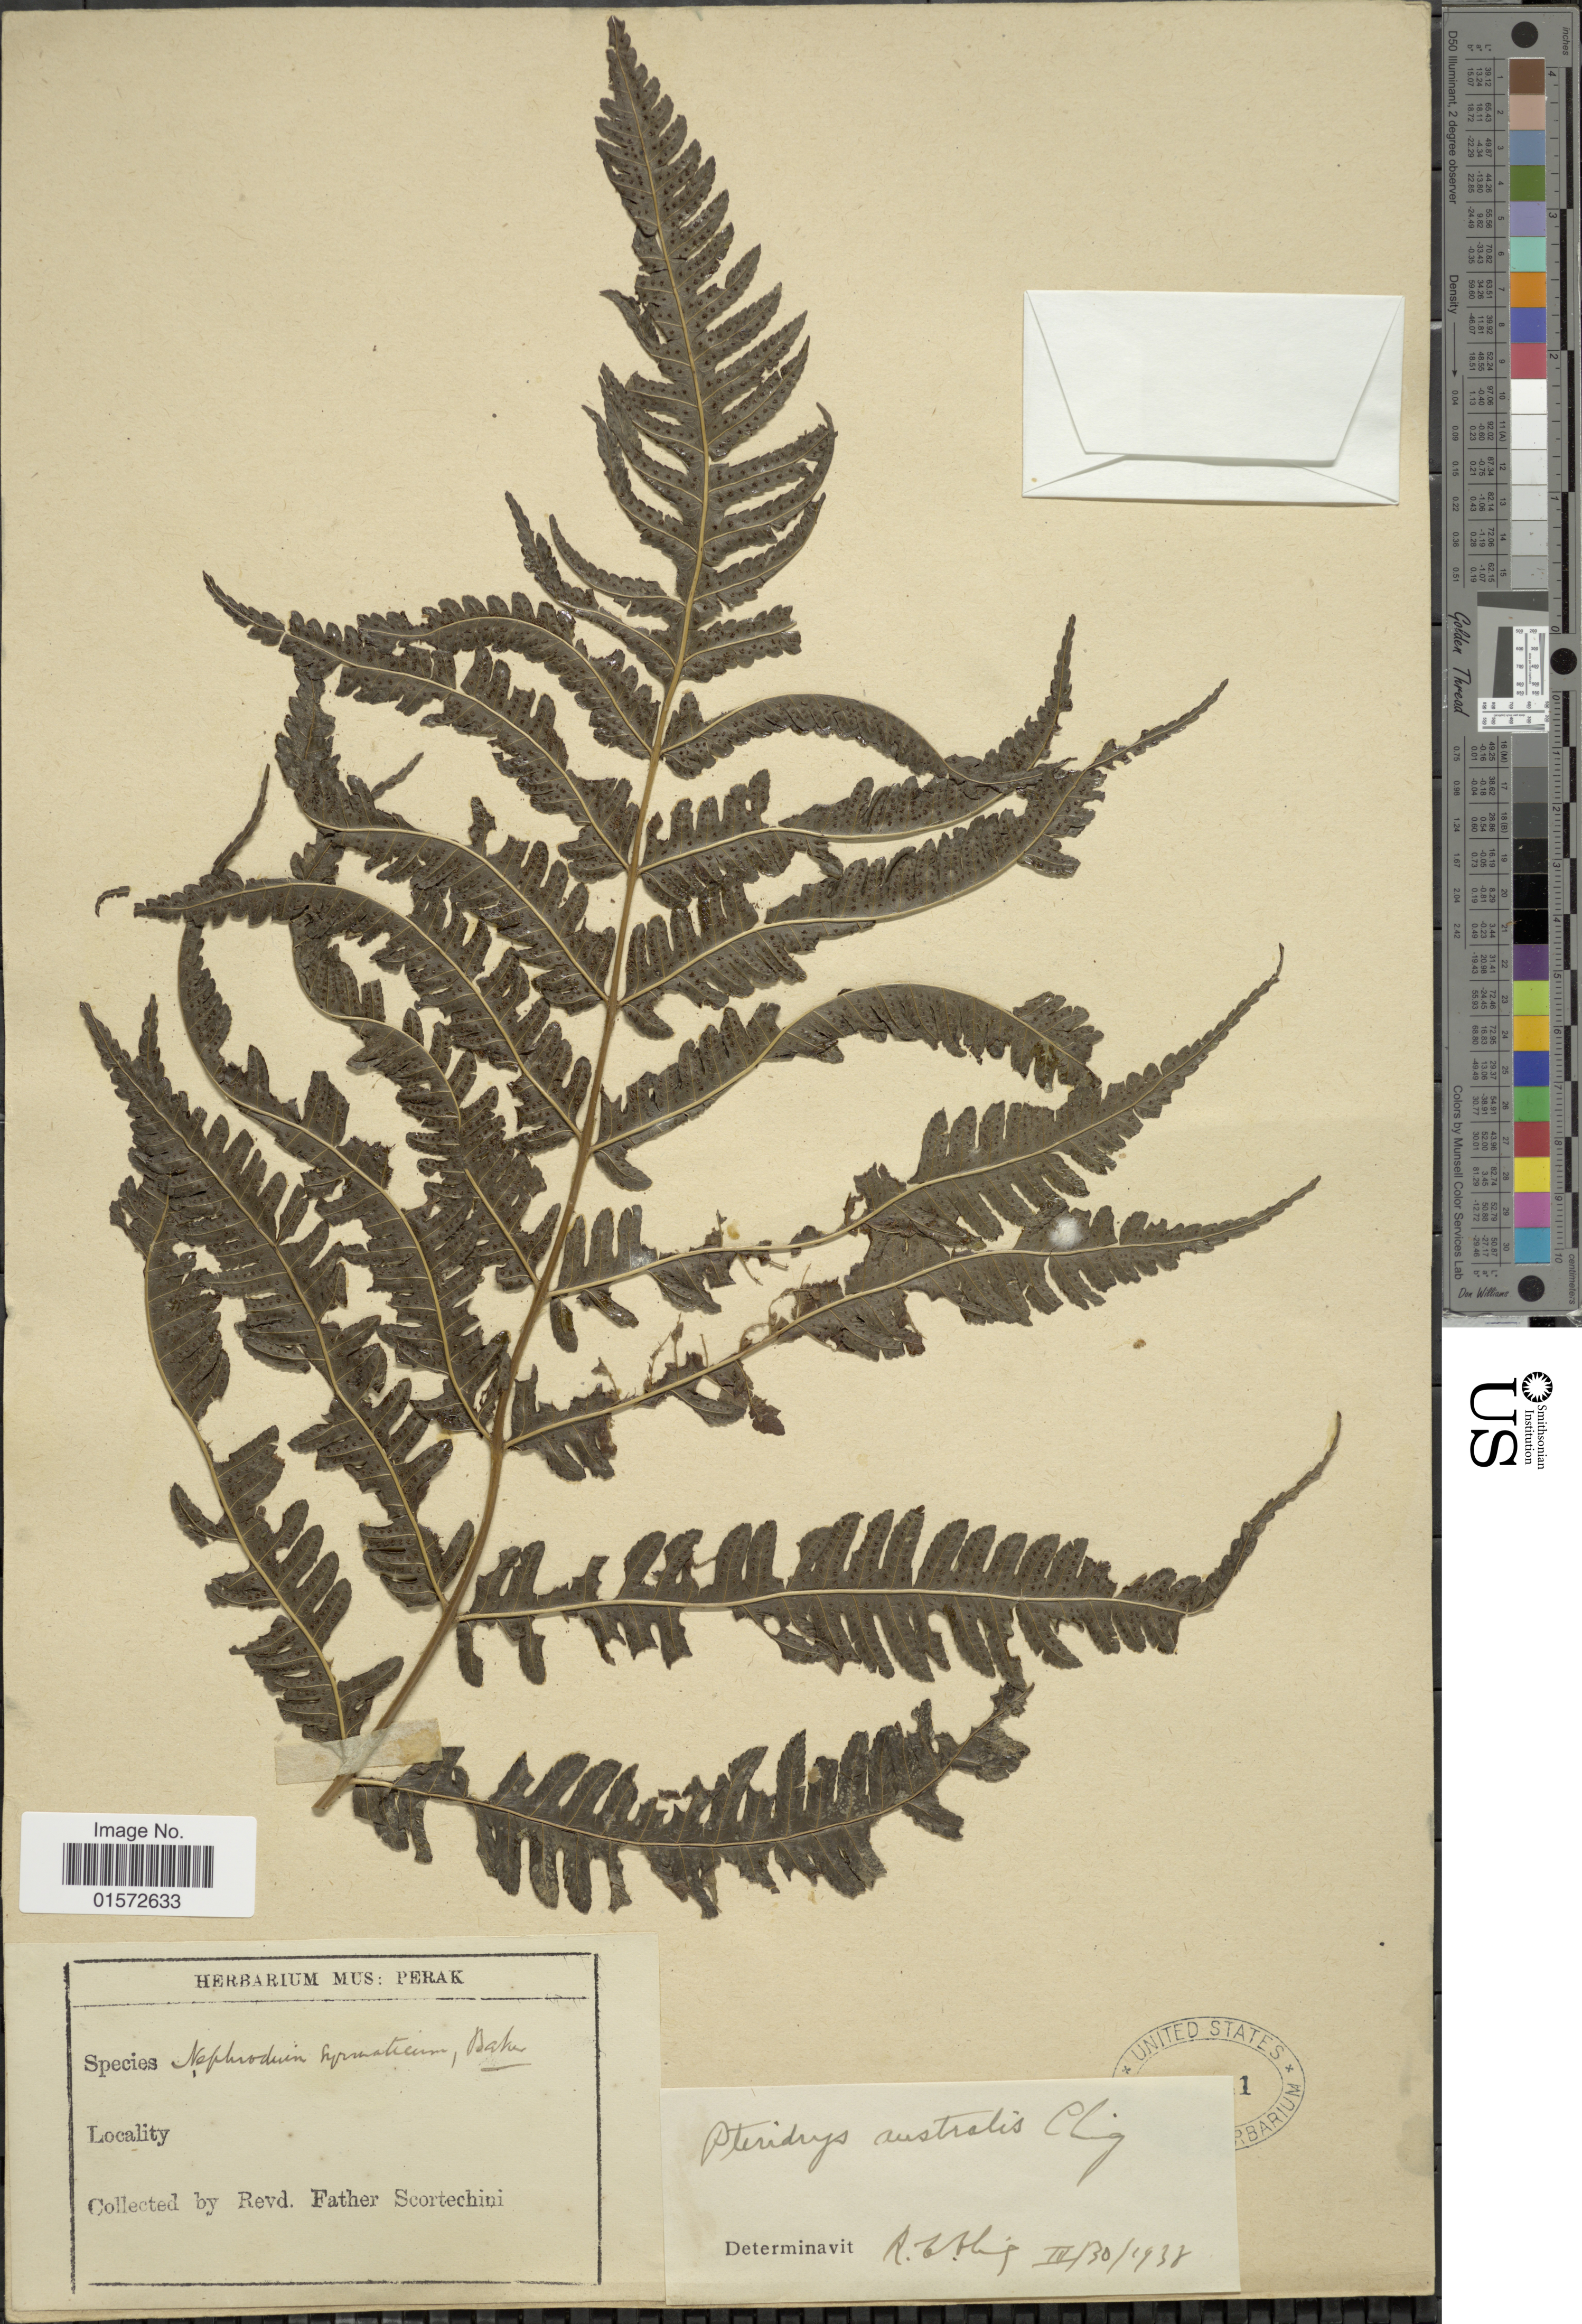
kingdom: Plantae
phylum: Tracheophyta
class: Polypodiopsida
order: Polypodiales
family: Tectariaceae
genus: Pteridrys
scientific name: Pteridrys australis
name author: Ching ex C. Chr. & Ching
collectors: Fr. Scortechini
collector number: s.n,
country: Malaysia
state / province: Perak